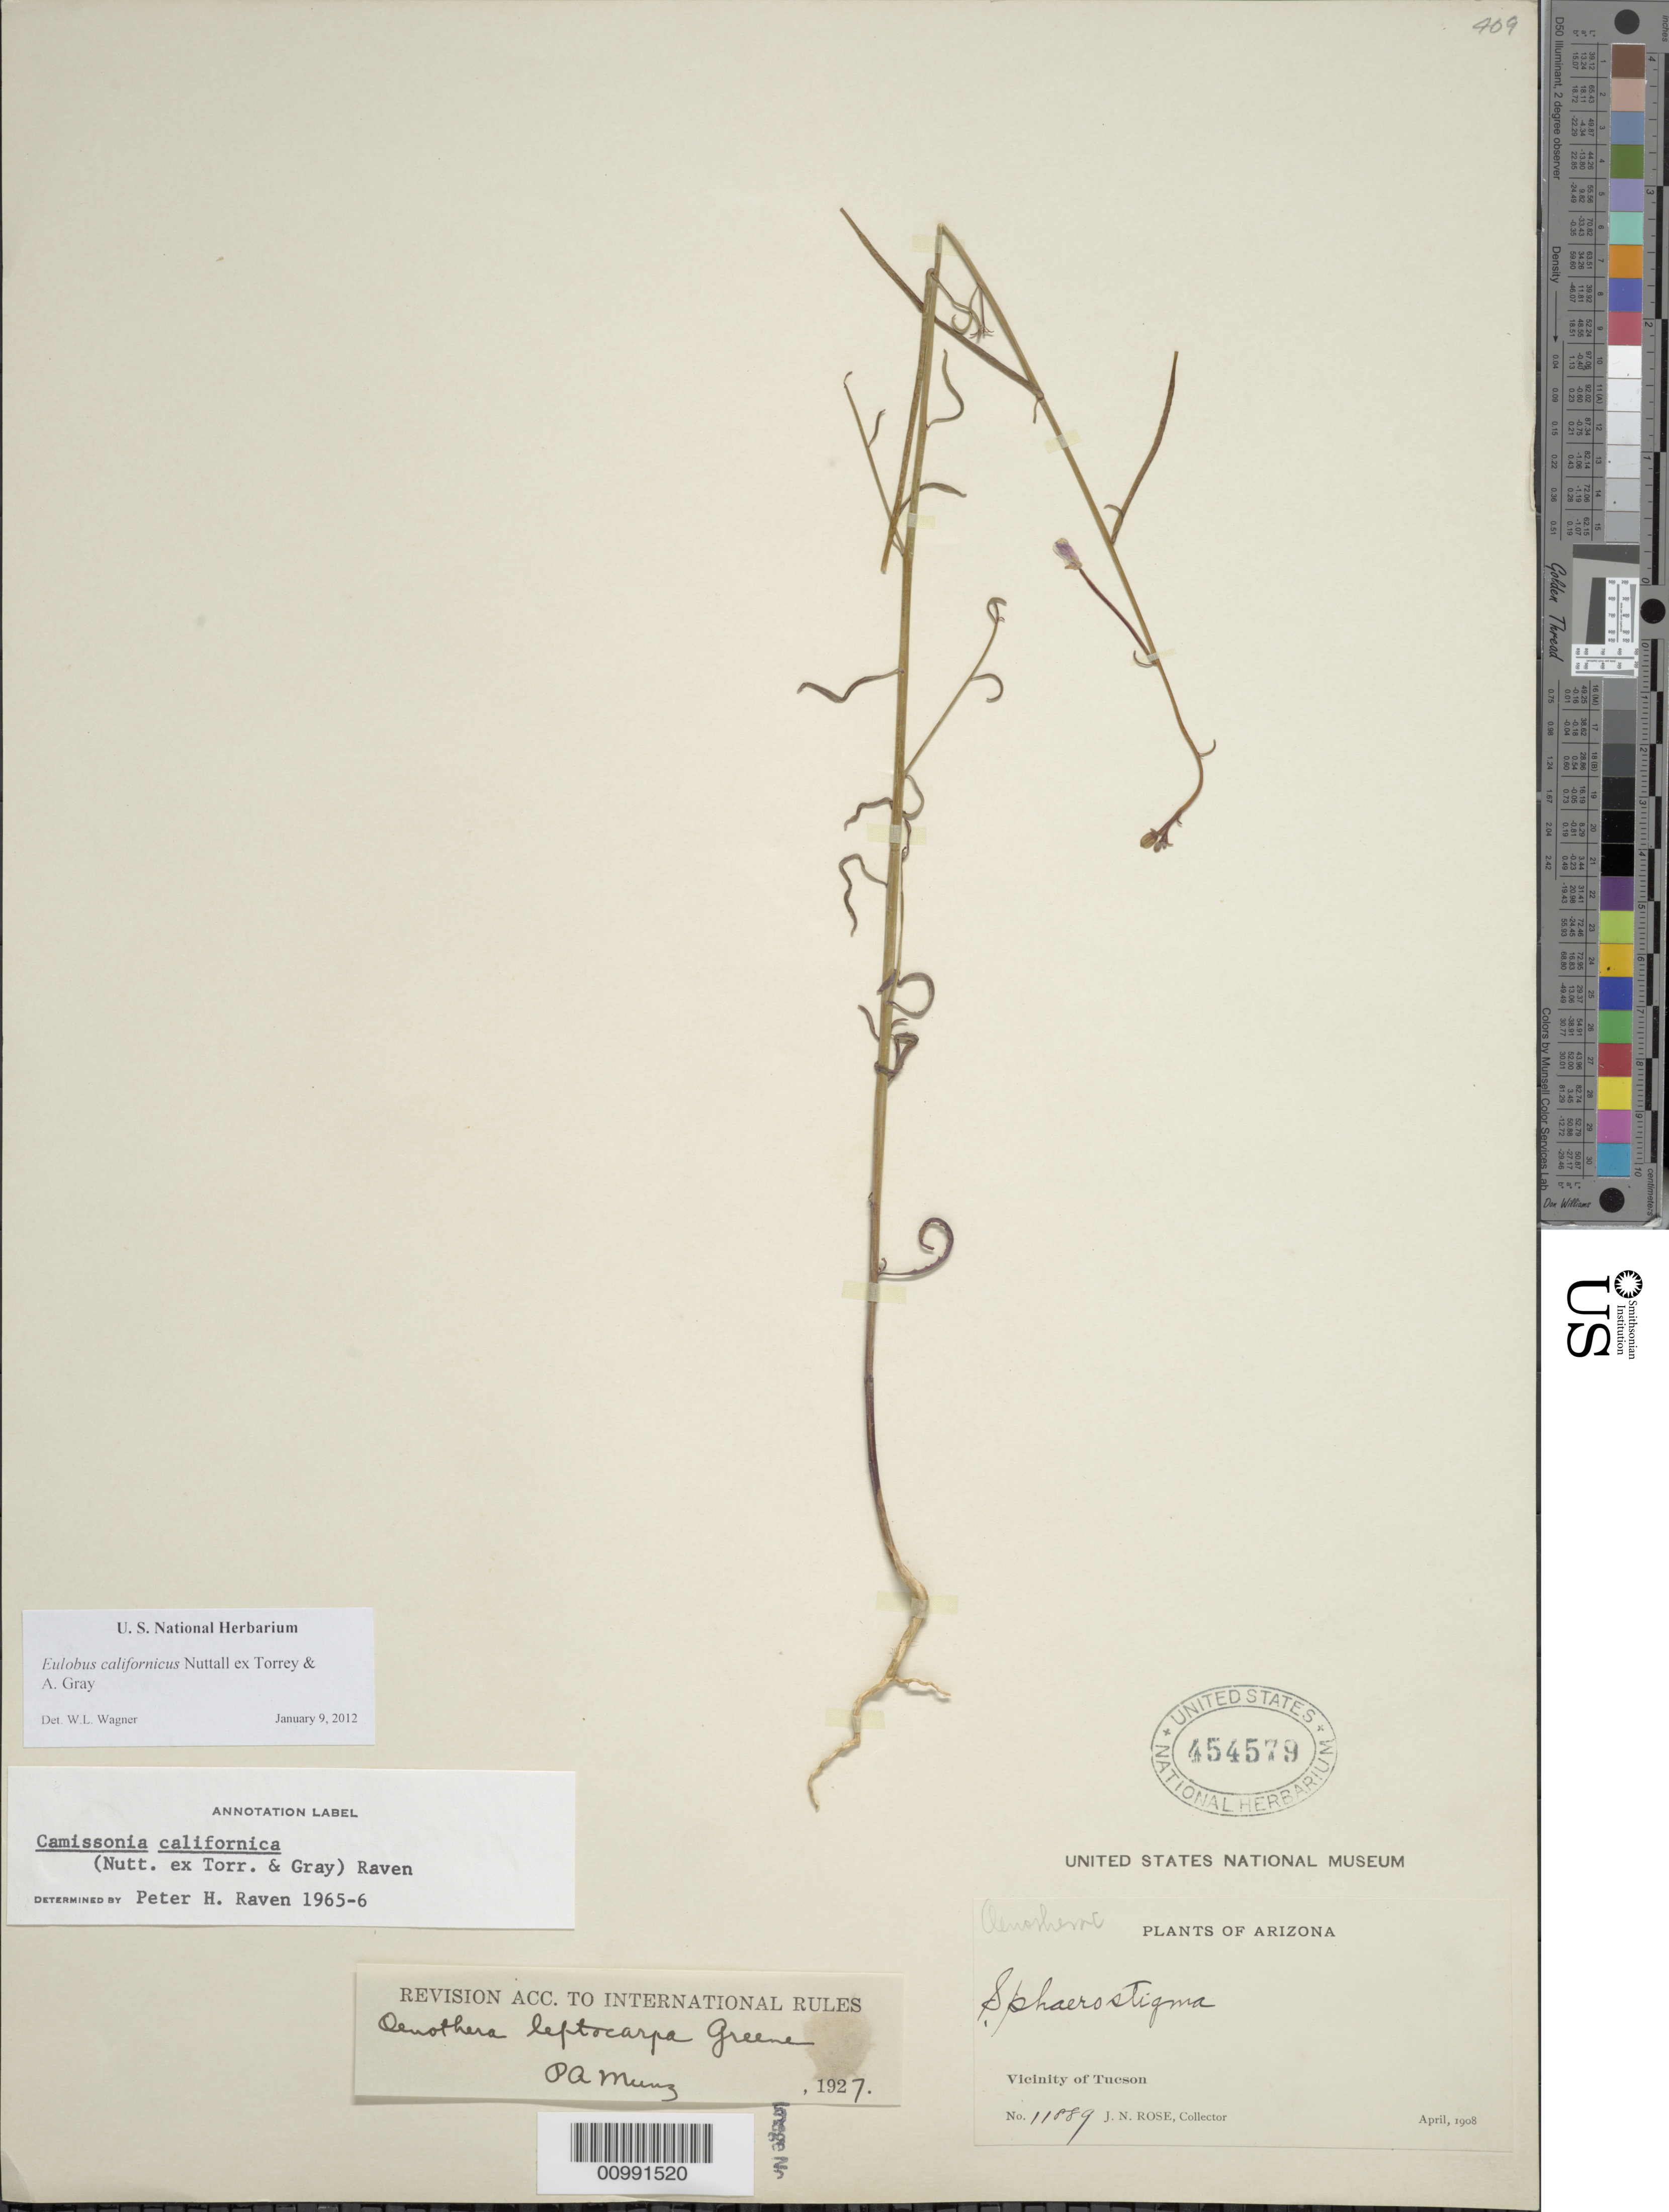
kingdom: Plantae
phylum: Tracheophyta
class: Magnoliopsida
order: Myrtales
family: Onagraceae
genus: Eulobus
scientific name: Eulobus californicus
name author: Nutt. ex Torr. & A. Gray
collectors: J. N. Rose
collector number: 11889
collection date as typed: Apr 1908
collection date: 1908-04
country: United States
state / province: Arizona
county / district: Pima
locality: Vicinity of Tucson.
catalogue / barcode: US 454579